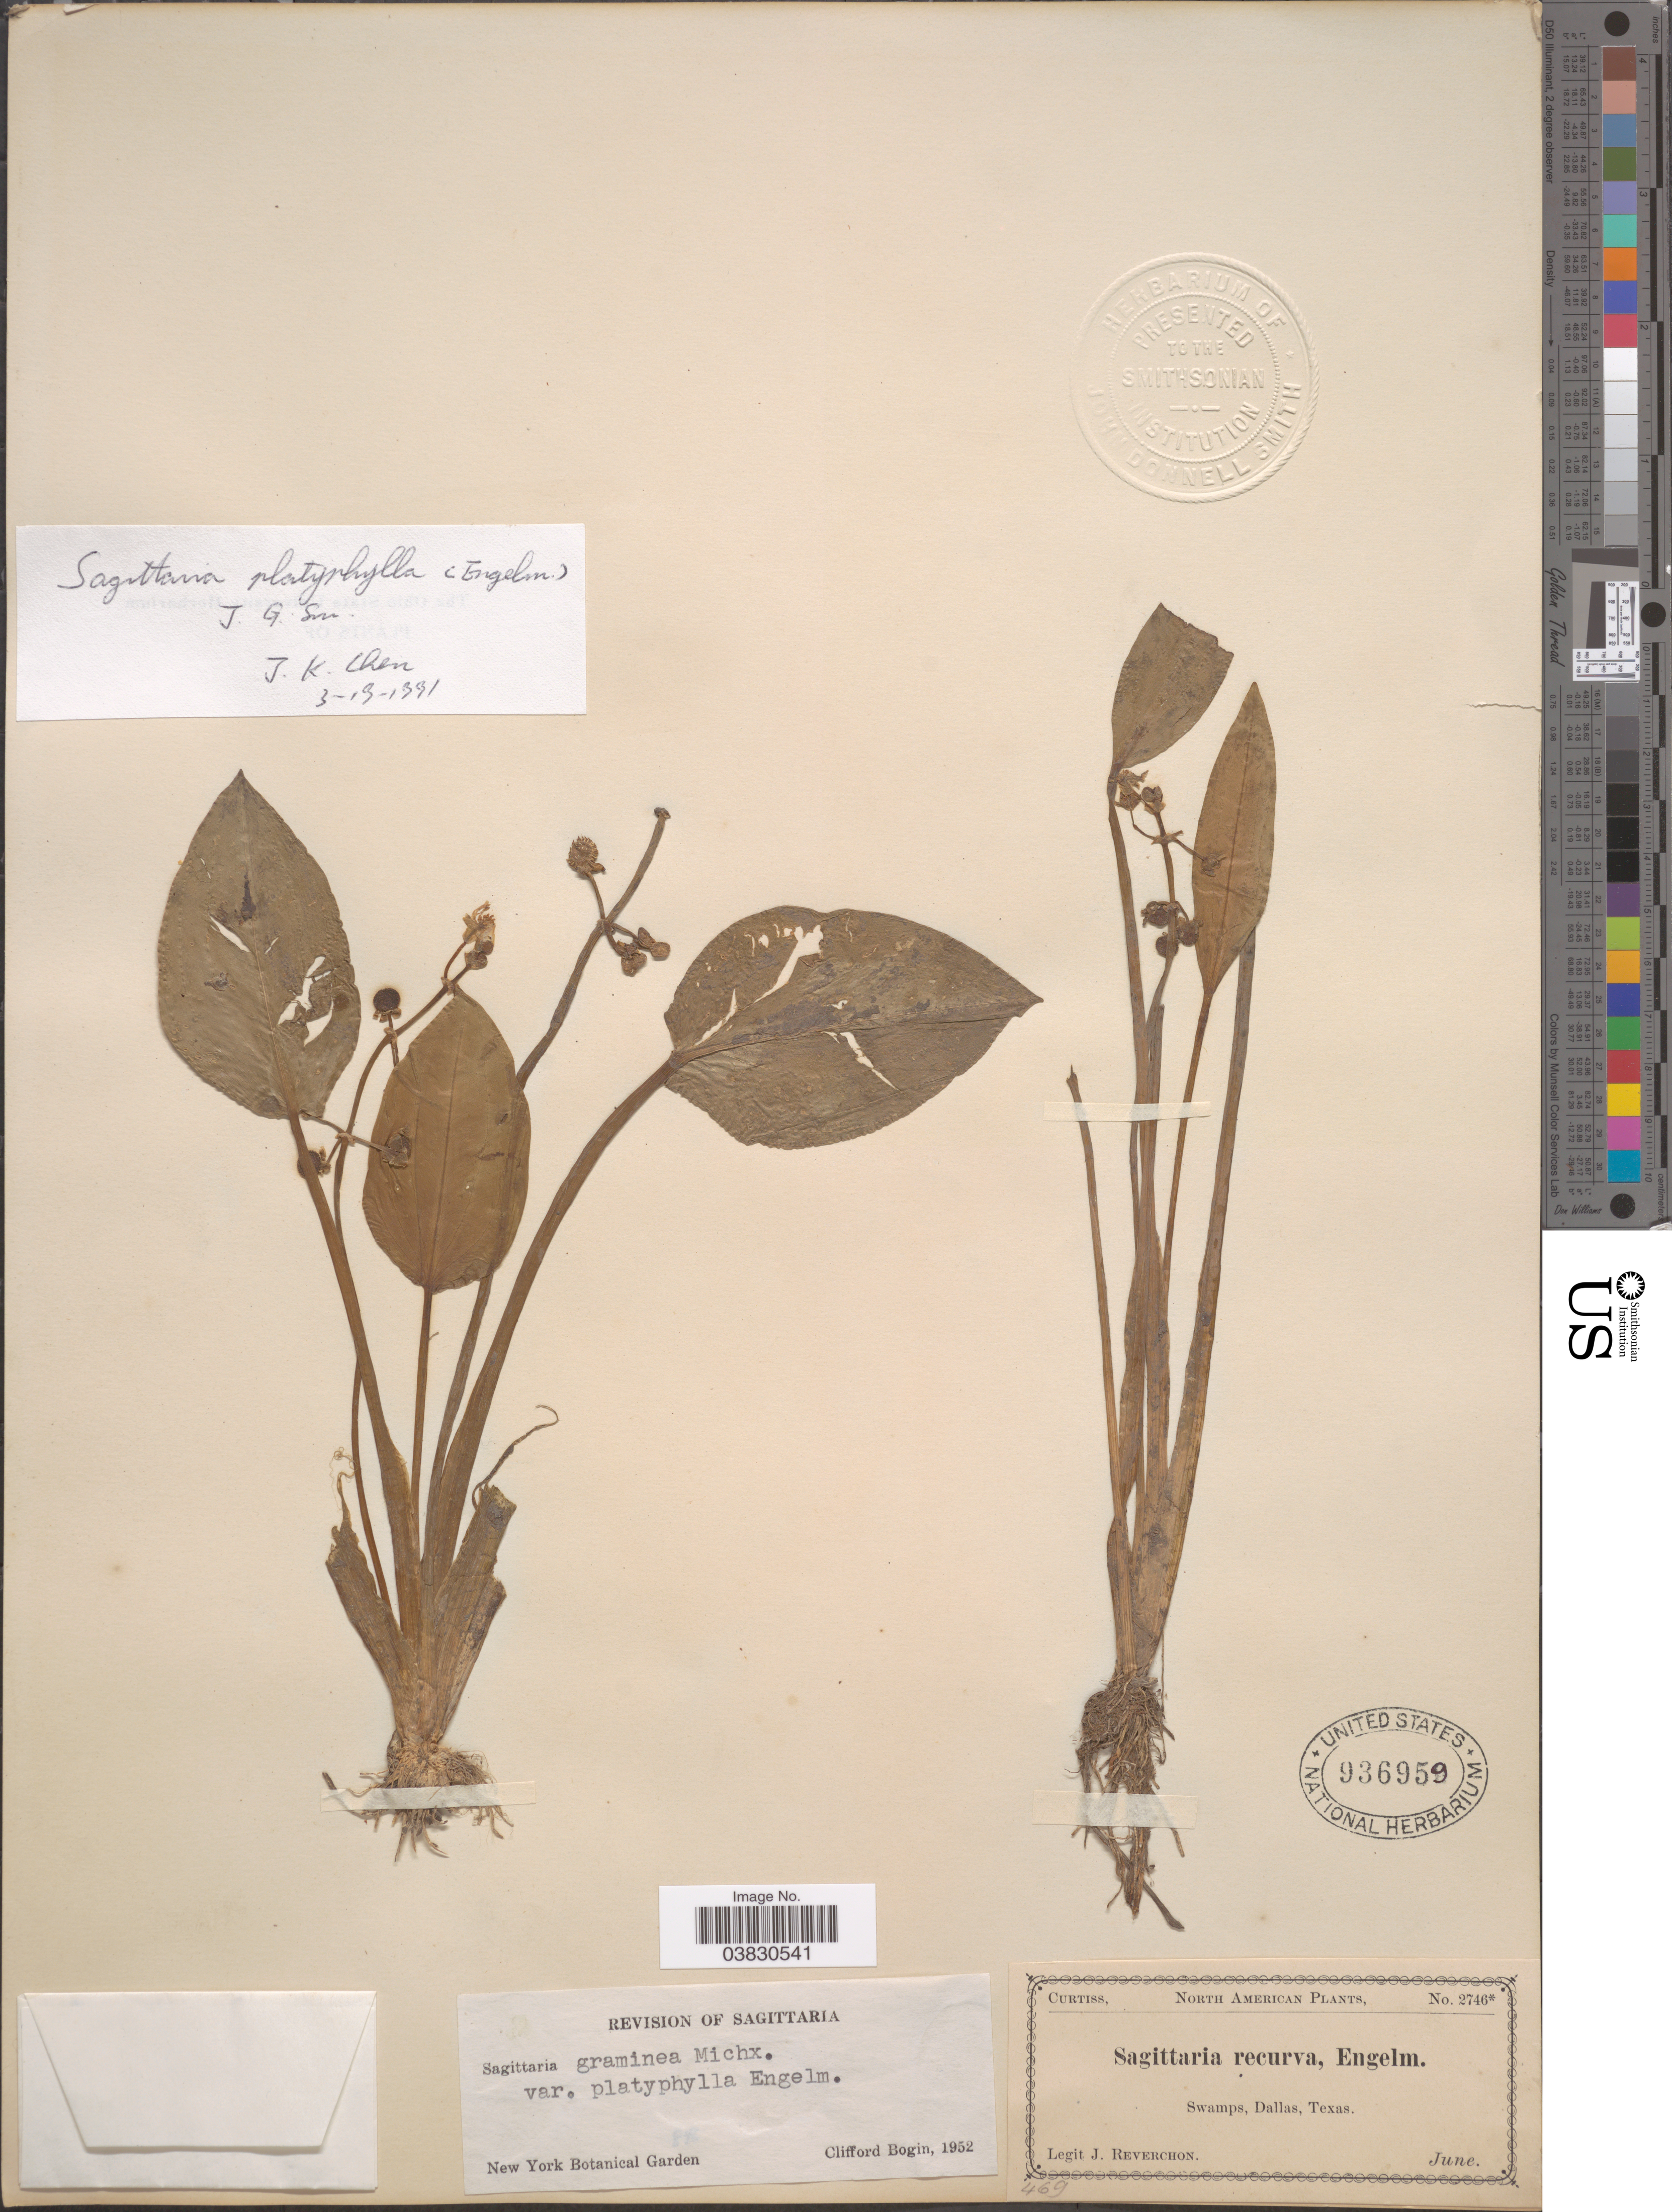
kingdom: Plantae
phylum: Tracheophyta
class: Liliopsida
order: Alismatales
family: Alismataceae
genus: Sagittaria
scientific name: Sagittaria platyphylla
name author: (Englem.) J.G. Sm.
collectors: J. Reverchon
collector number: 2746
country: United States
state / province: Texas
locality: Dallas.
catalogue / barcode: US 936959